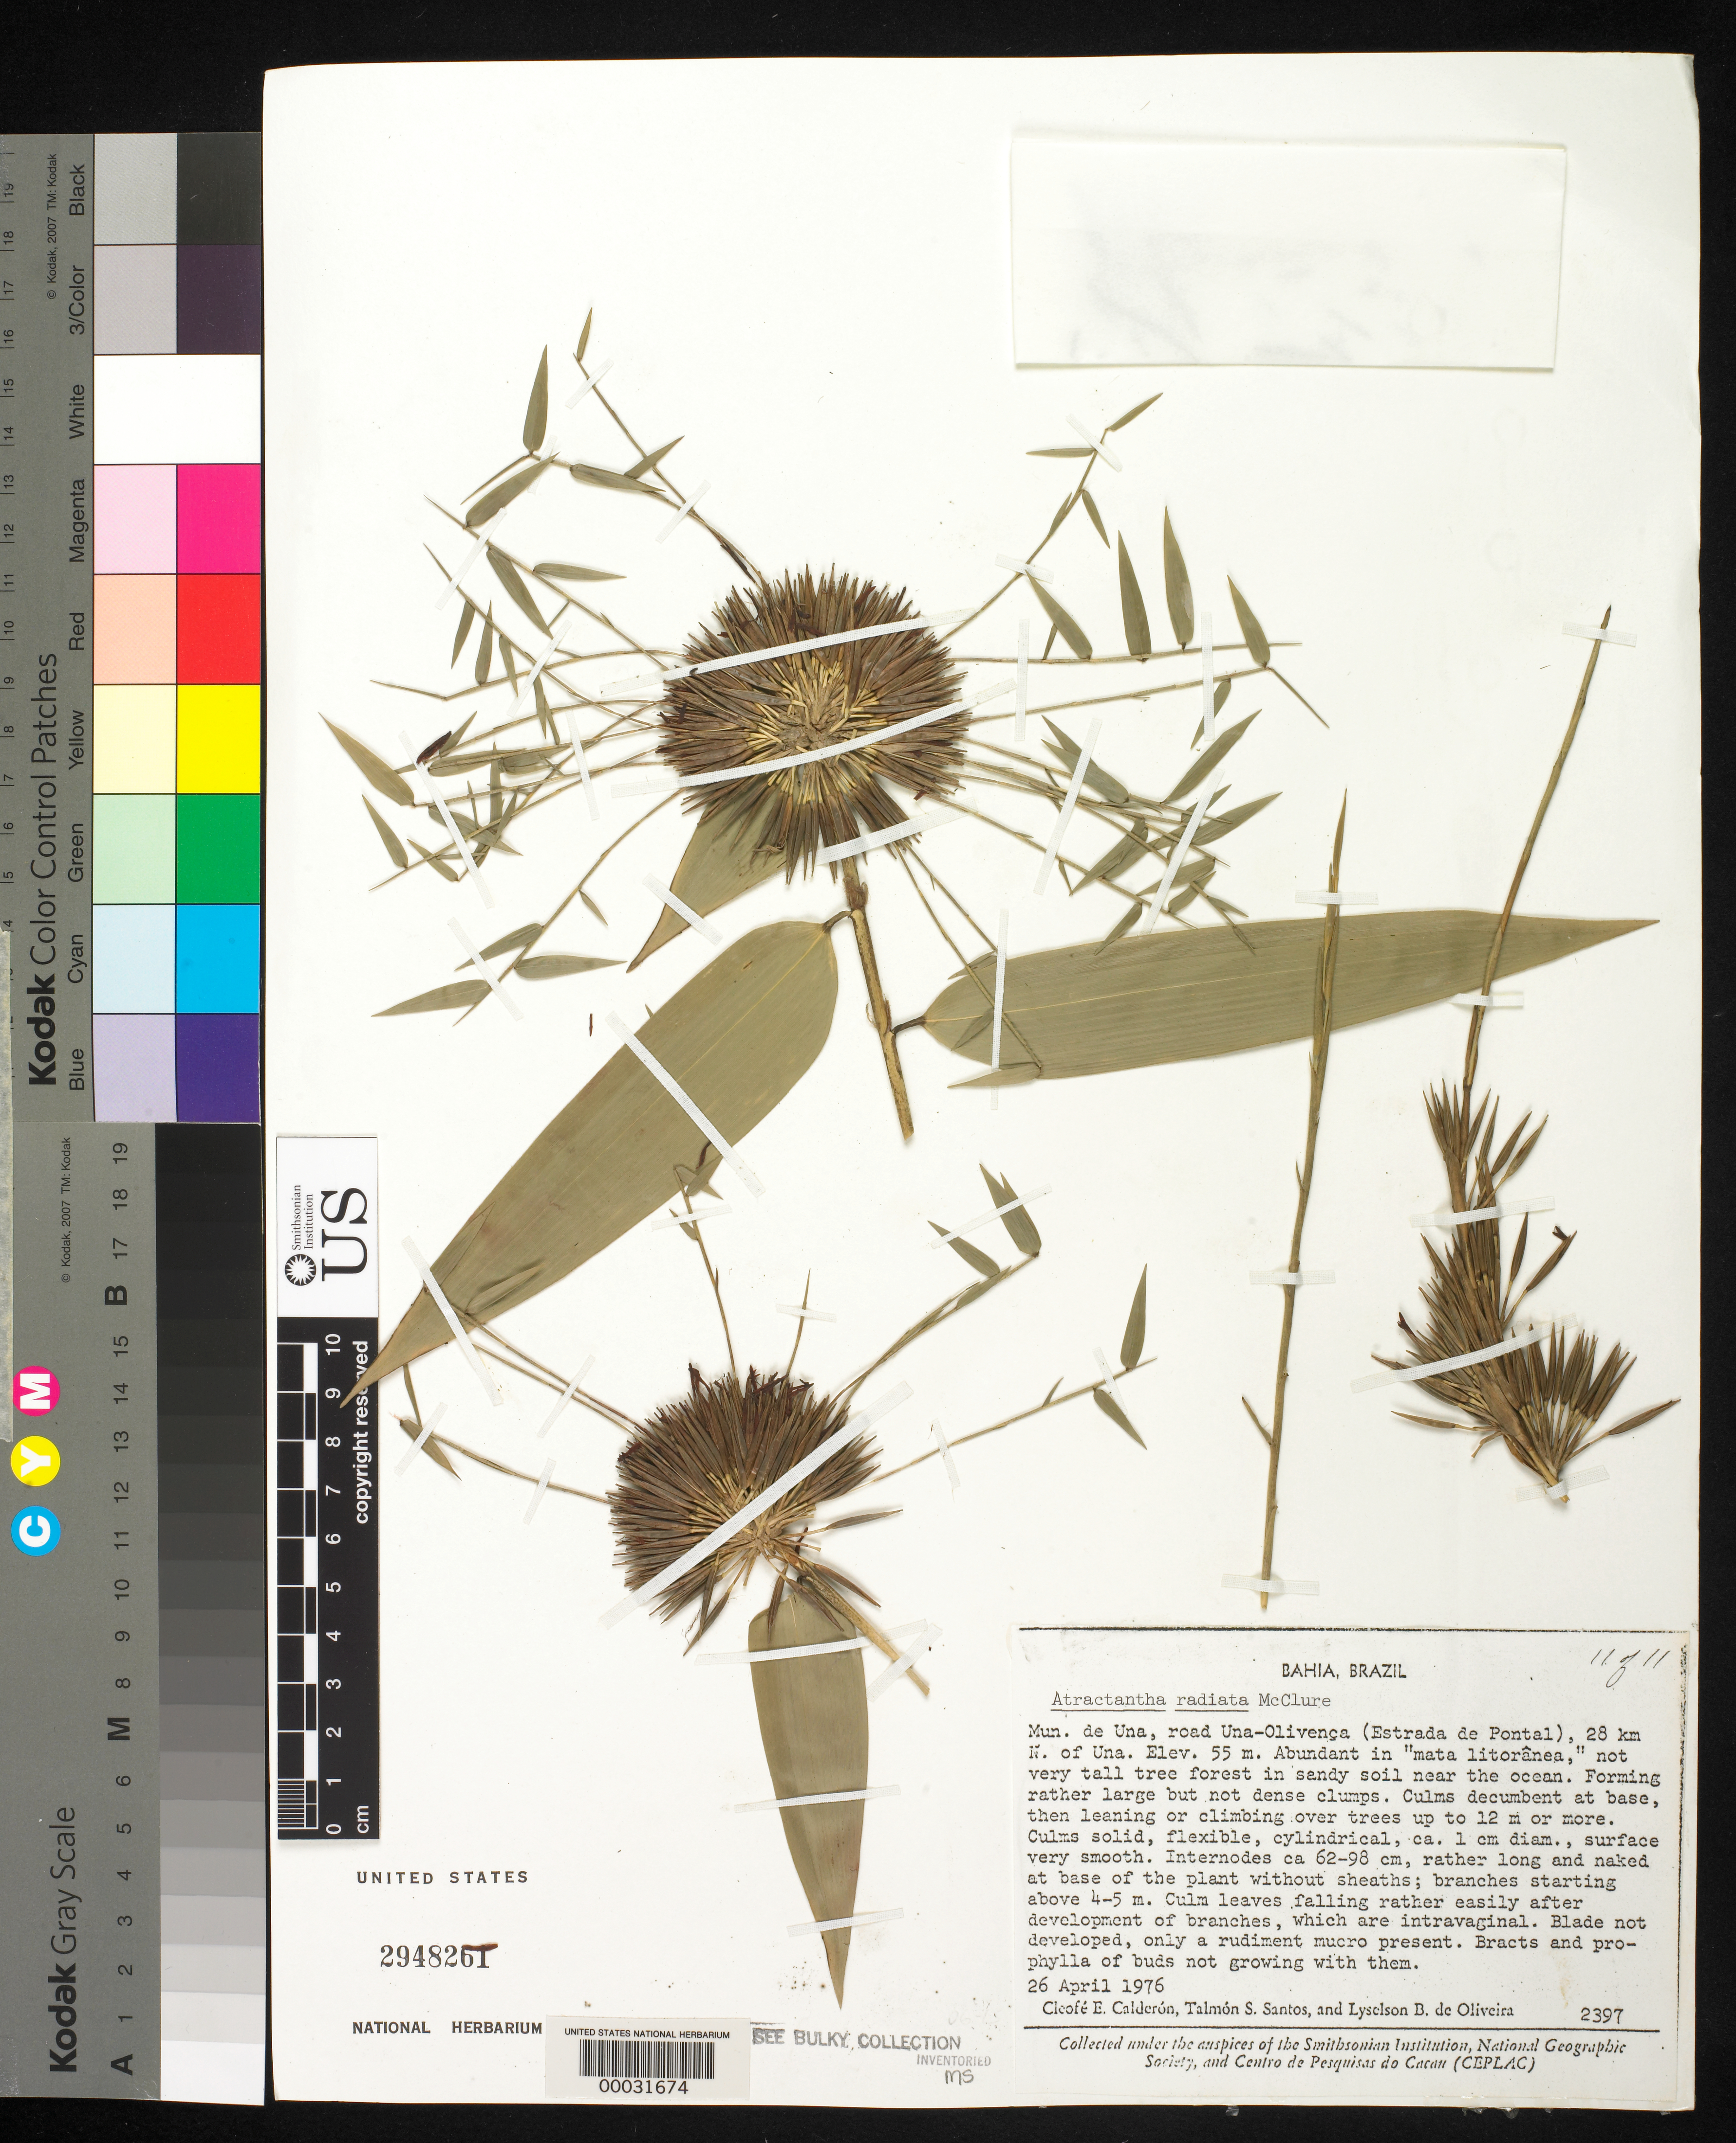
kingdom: Plantae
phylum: Tracheophyta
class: Liliopsida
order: Poales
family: Poaceae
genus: Atractantha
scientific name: Atractantha radiata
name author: McClure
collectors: C. E. Calderón & R. S. Pinheiro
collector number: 2397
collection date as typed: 26 Apr 1976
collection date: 1976-04-26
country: Brazil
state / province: Bahia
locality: Una, oliveca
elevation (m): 55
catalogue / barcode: US 2948261